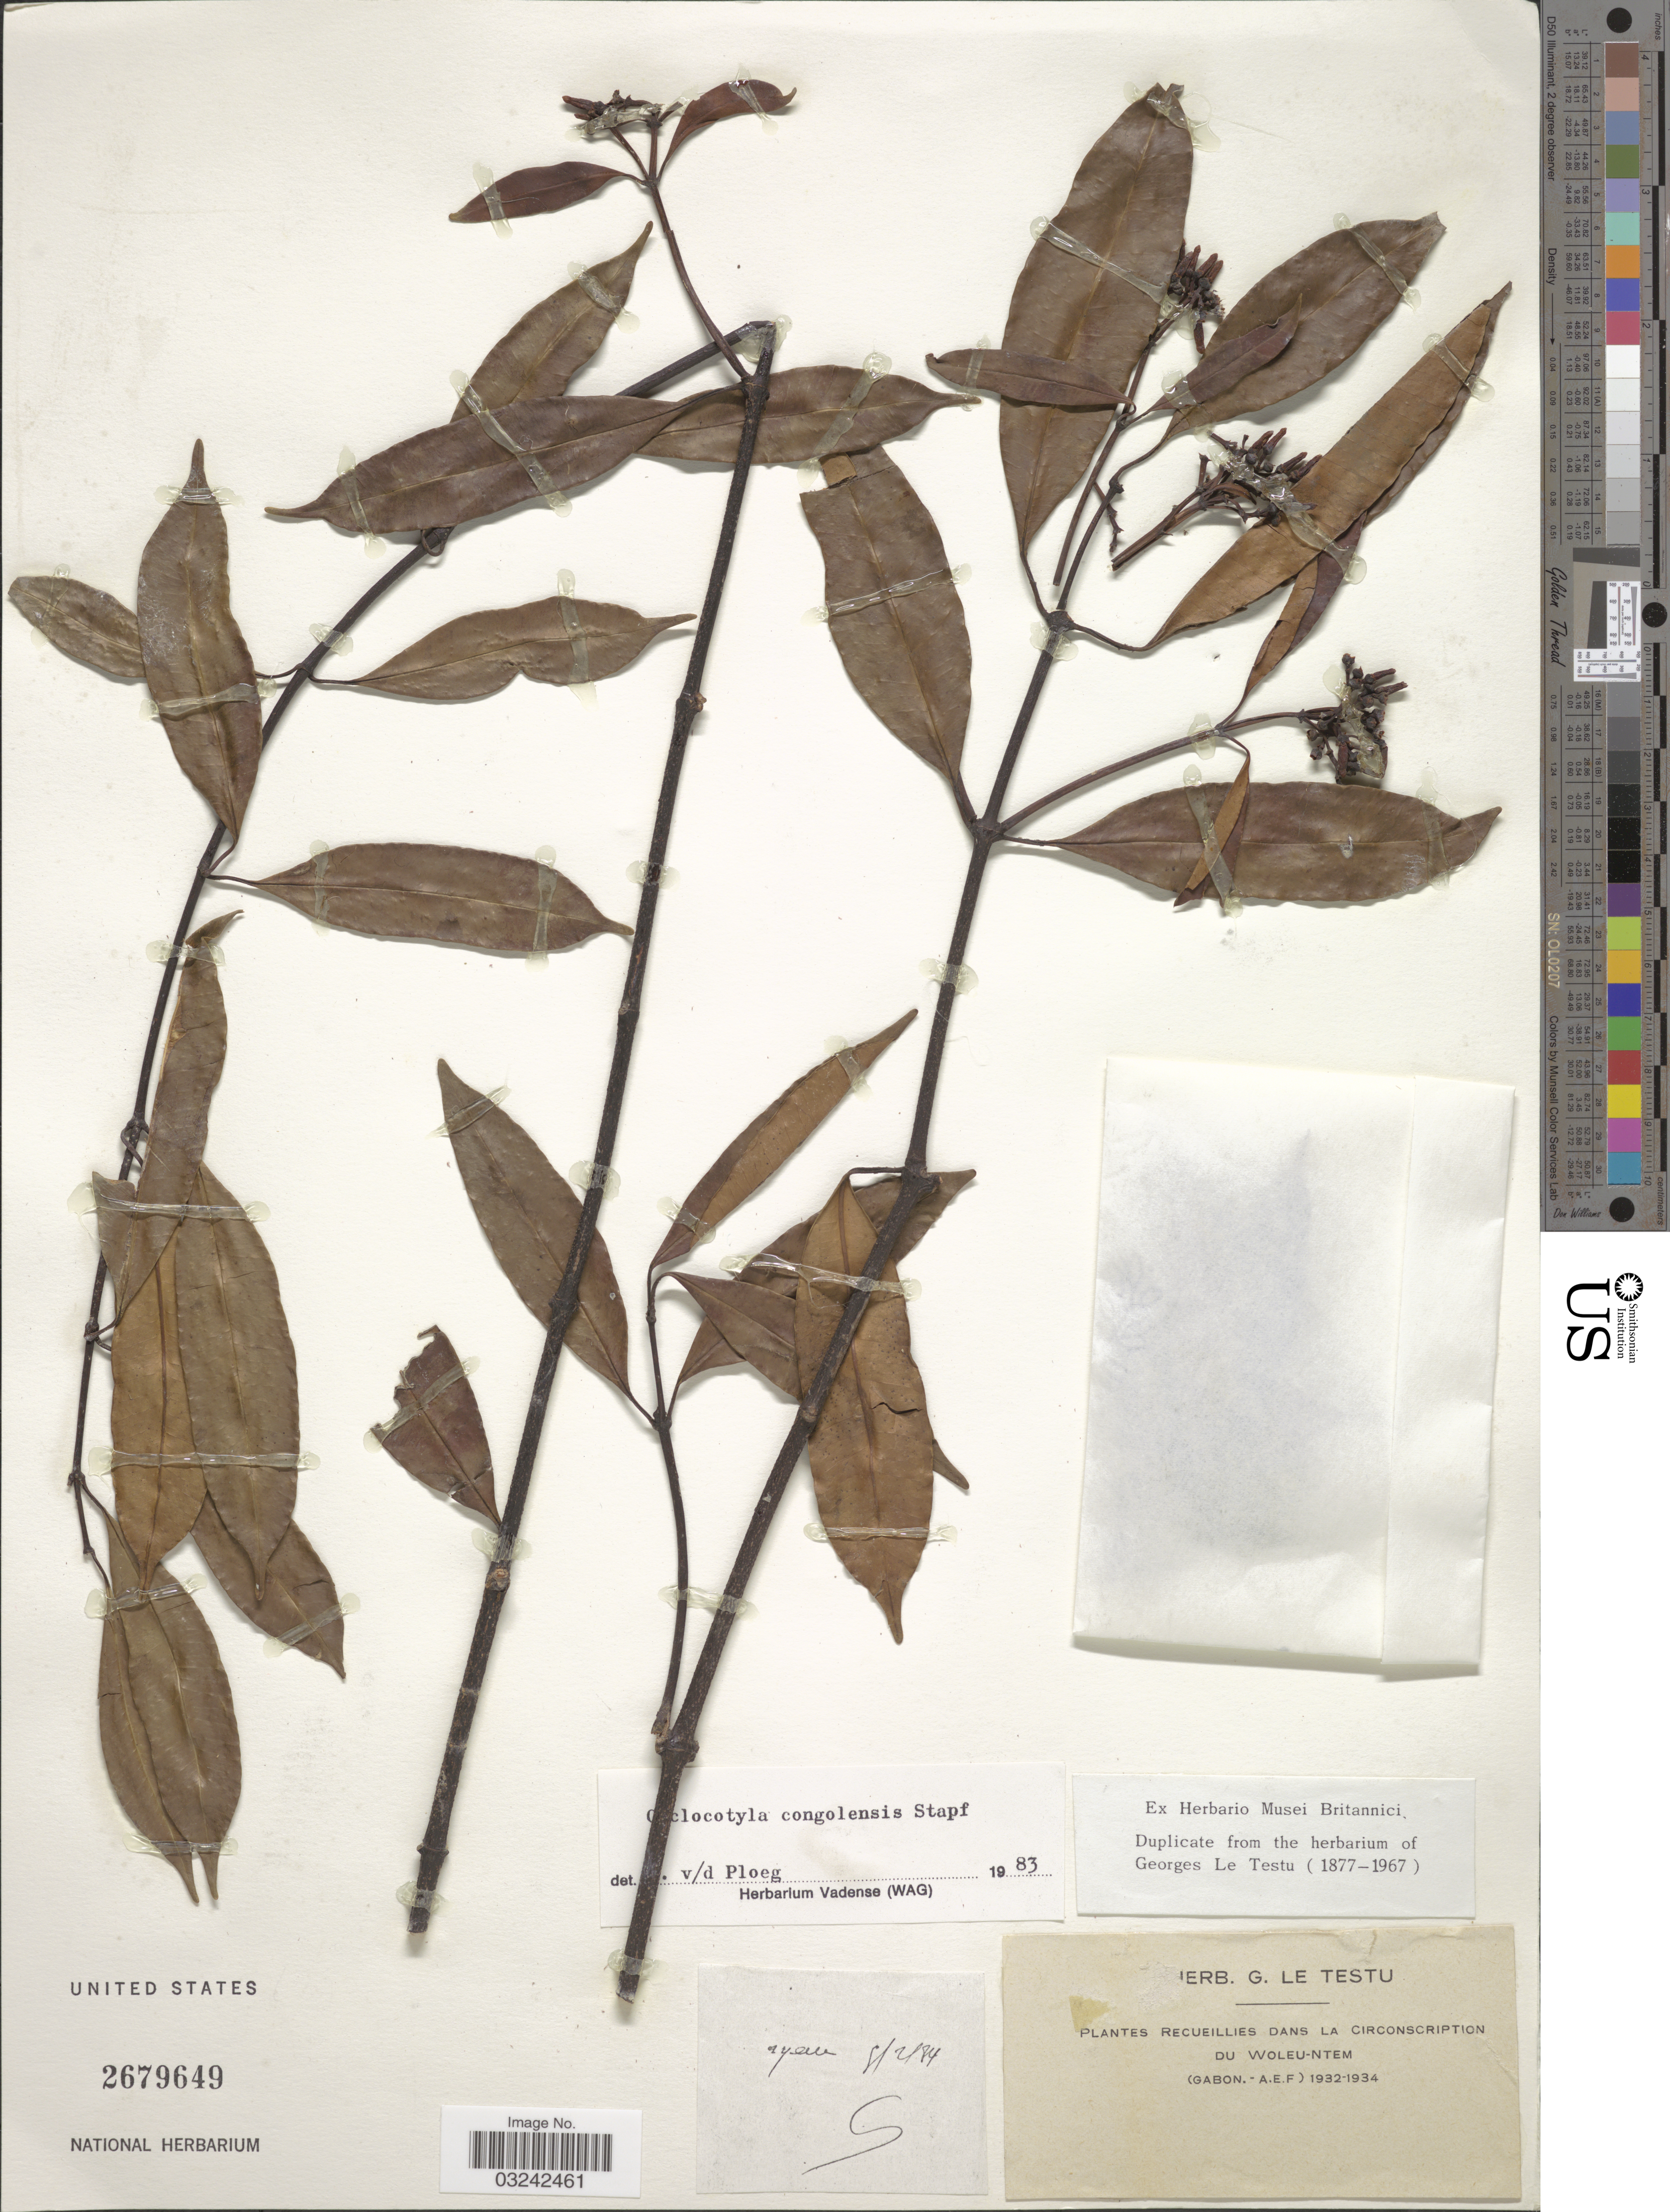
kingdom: Plantae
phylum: Tracheophyta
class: Magnoliopsida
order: Gentianales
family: Apocynaceae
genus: Cyclocotyla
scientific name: Cyclocotyla congolensis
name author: Stapf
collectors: ex herb. G. Le Testu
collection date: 1932/1934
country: Gabon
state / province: Woleu-Ntem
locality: (A.E.F.).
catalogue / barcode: US 2679649